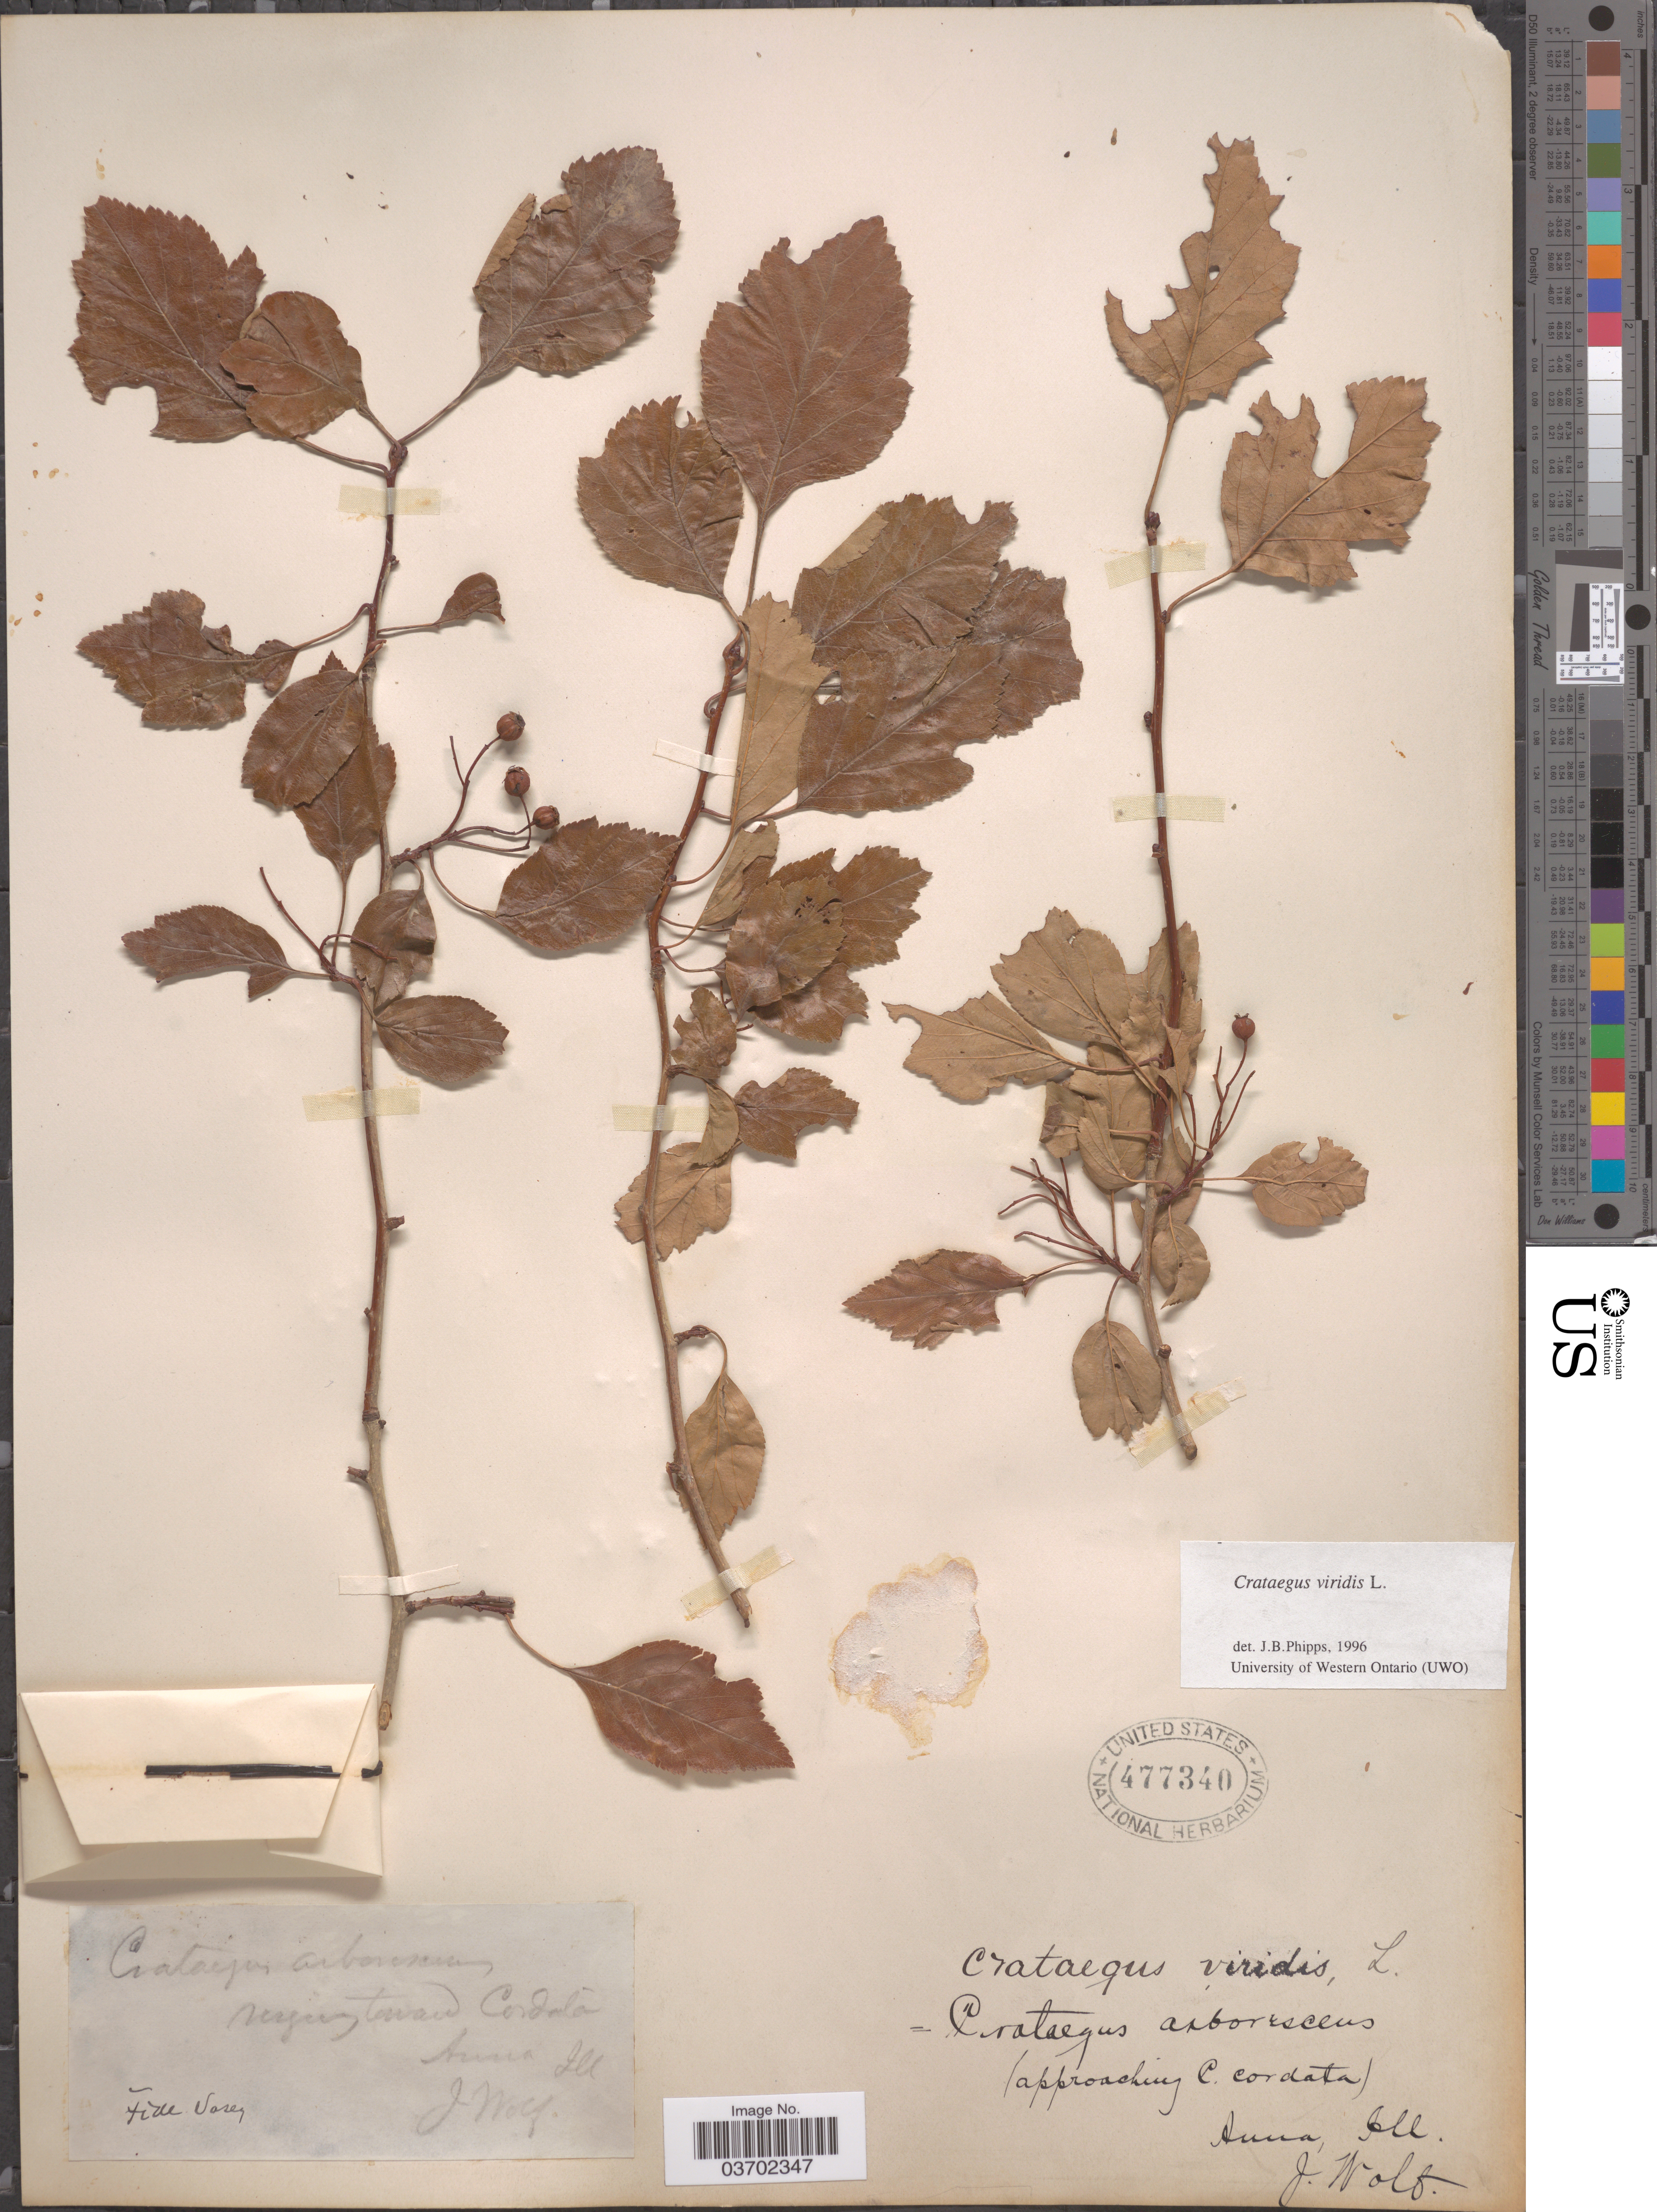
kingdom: Plantae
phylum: Tracheophyta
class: Magnoliopsida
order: Rosales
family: Rosaceae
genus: Crataegus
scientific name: Crataegus viridis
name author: L.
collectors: J. Wolf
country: United States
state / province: Illinois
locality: Anna.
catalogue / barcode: US 477340